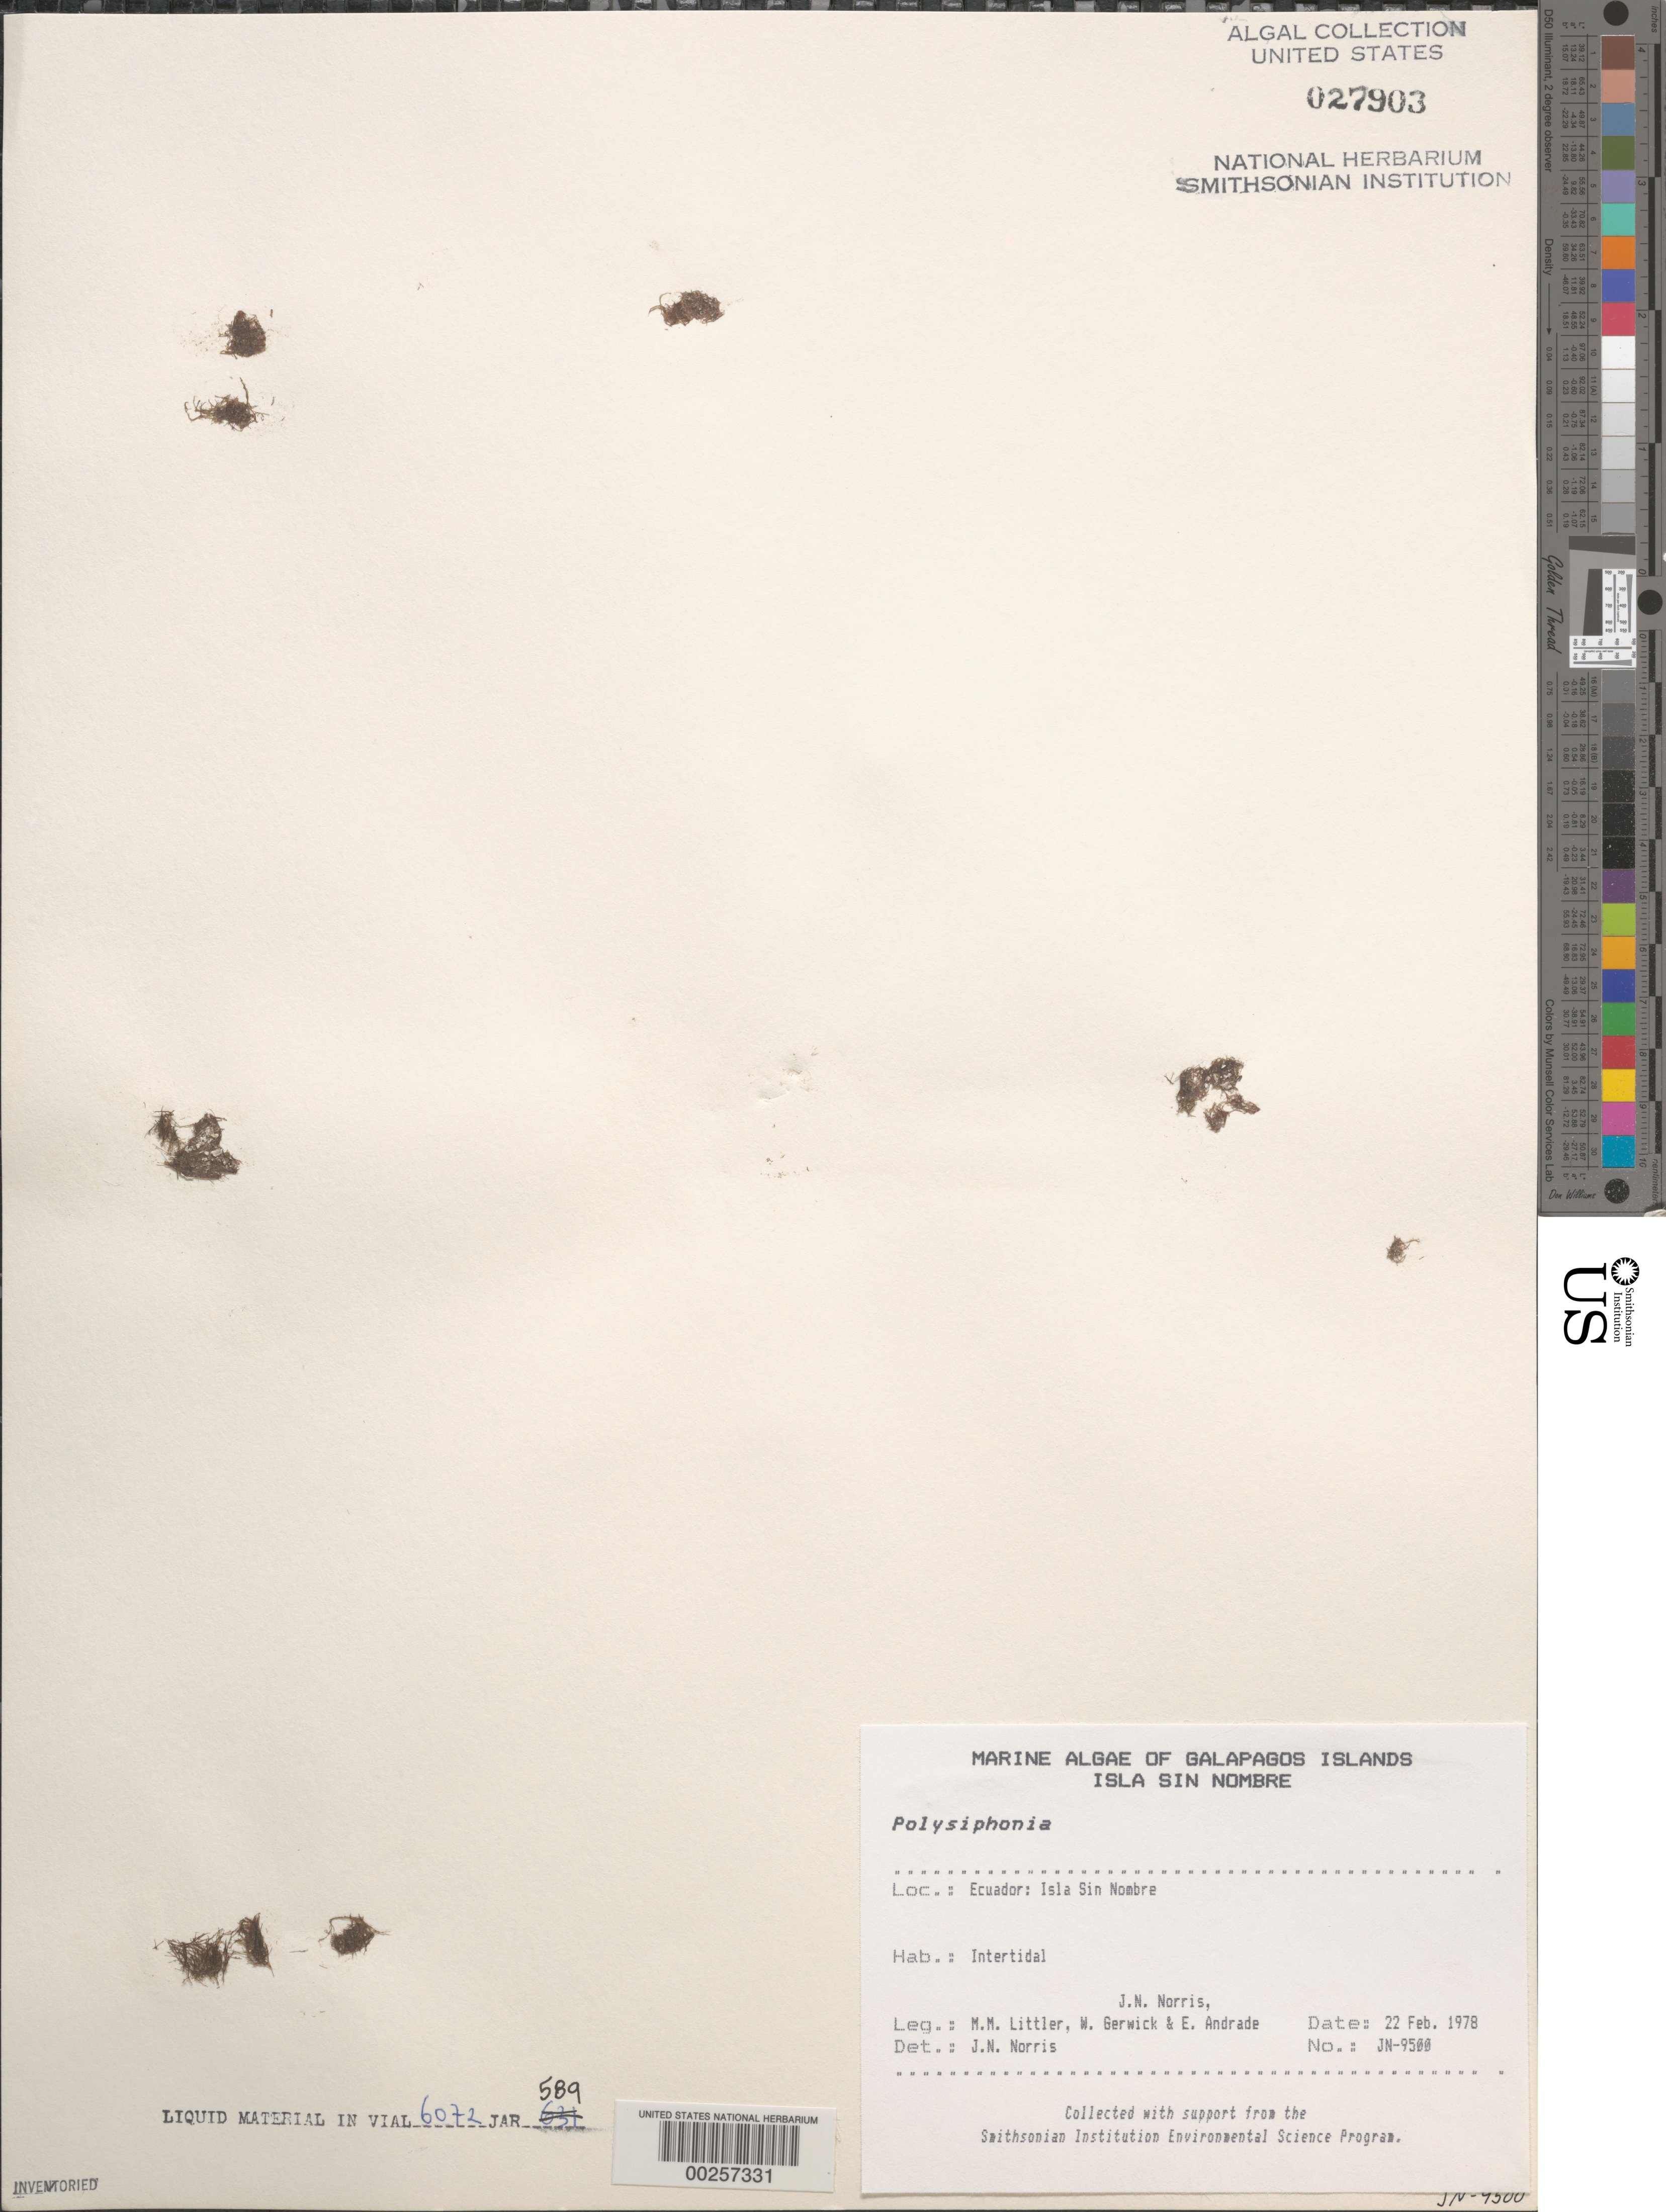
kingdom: Plantae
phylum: Rhodophyta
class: Florideophyceae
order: Ceramiales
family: Rhodomelaceae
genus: Polysiphonia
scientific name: Polysiphonia sp.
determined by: Norris, James N.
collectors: J. N. Norris, M. M. Littler, W. Gerwick & E. Andrade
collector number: JN-9500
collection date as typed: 22 Feb 1978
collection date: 1978-02-22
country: Ecuador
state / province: Colón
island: Sin Nombre [Nameless]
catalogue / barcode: US 27903